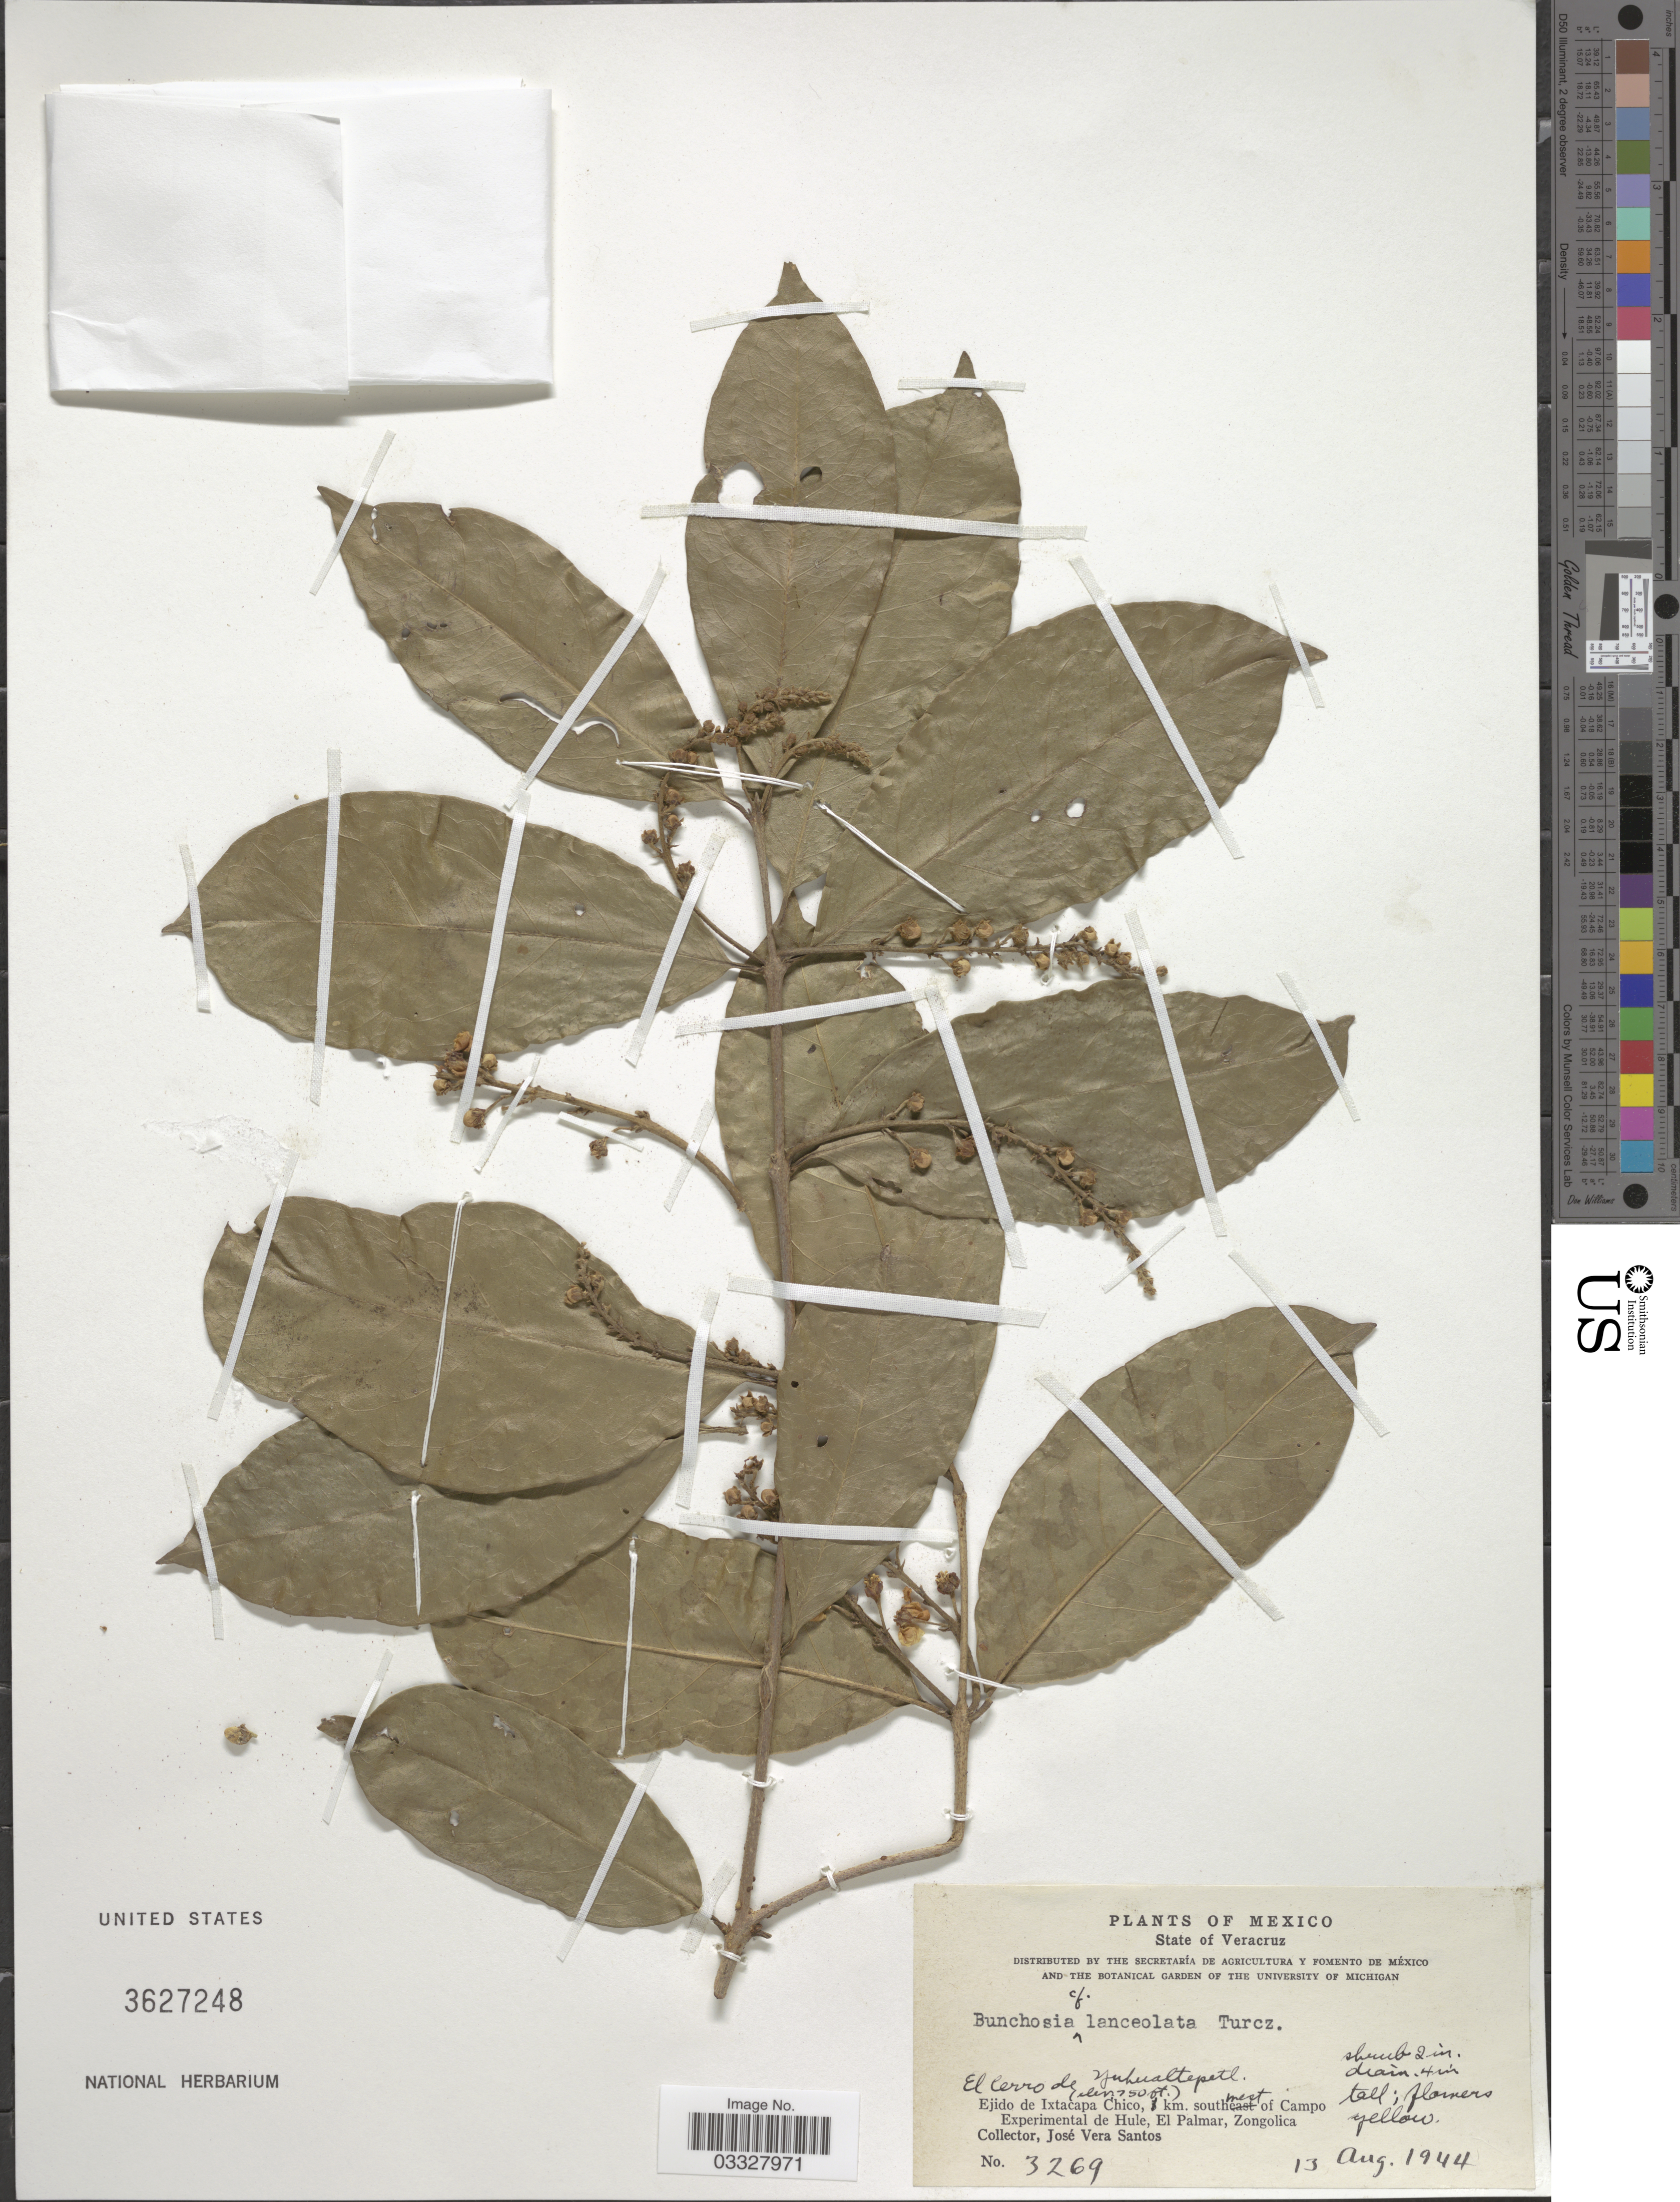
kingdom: Plantae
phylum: Tracheophyta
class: Magnoliopsida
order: Malpighiales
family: Malpighiaceae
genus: Bunchosia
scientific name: Bunchosia lindeniana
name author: A. Juss.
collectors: J. V. Santos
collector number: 3269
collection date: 1944-08-13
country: Mexico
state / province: Veracruz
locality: Veracruz. El Cerro de Yuhualtepetl. Ejido de Ixtacapa Chico, 1 km. southwest of Campo Experimental de Hule, El Palmar, Zongolica.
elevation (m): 229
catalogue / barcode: US 3627248